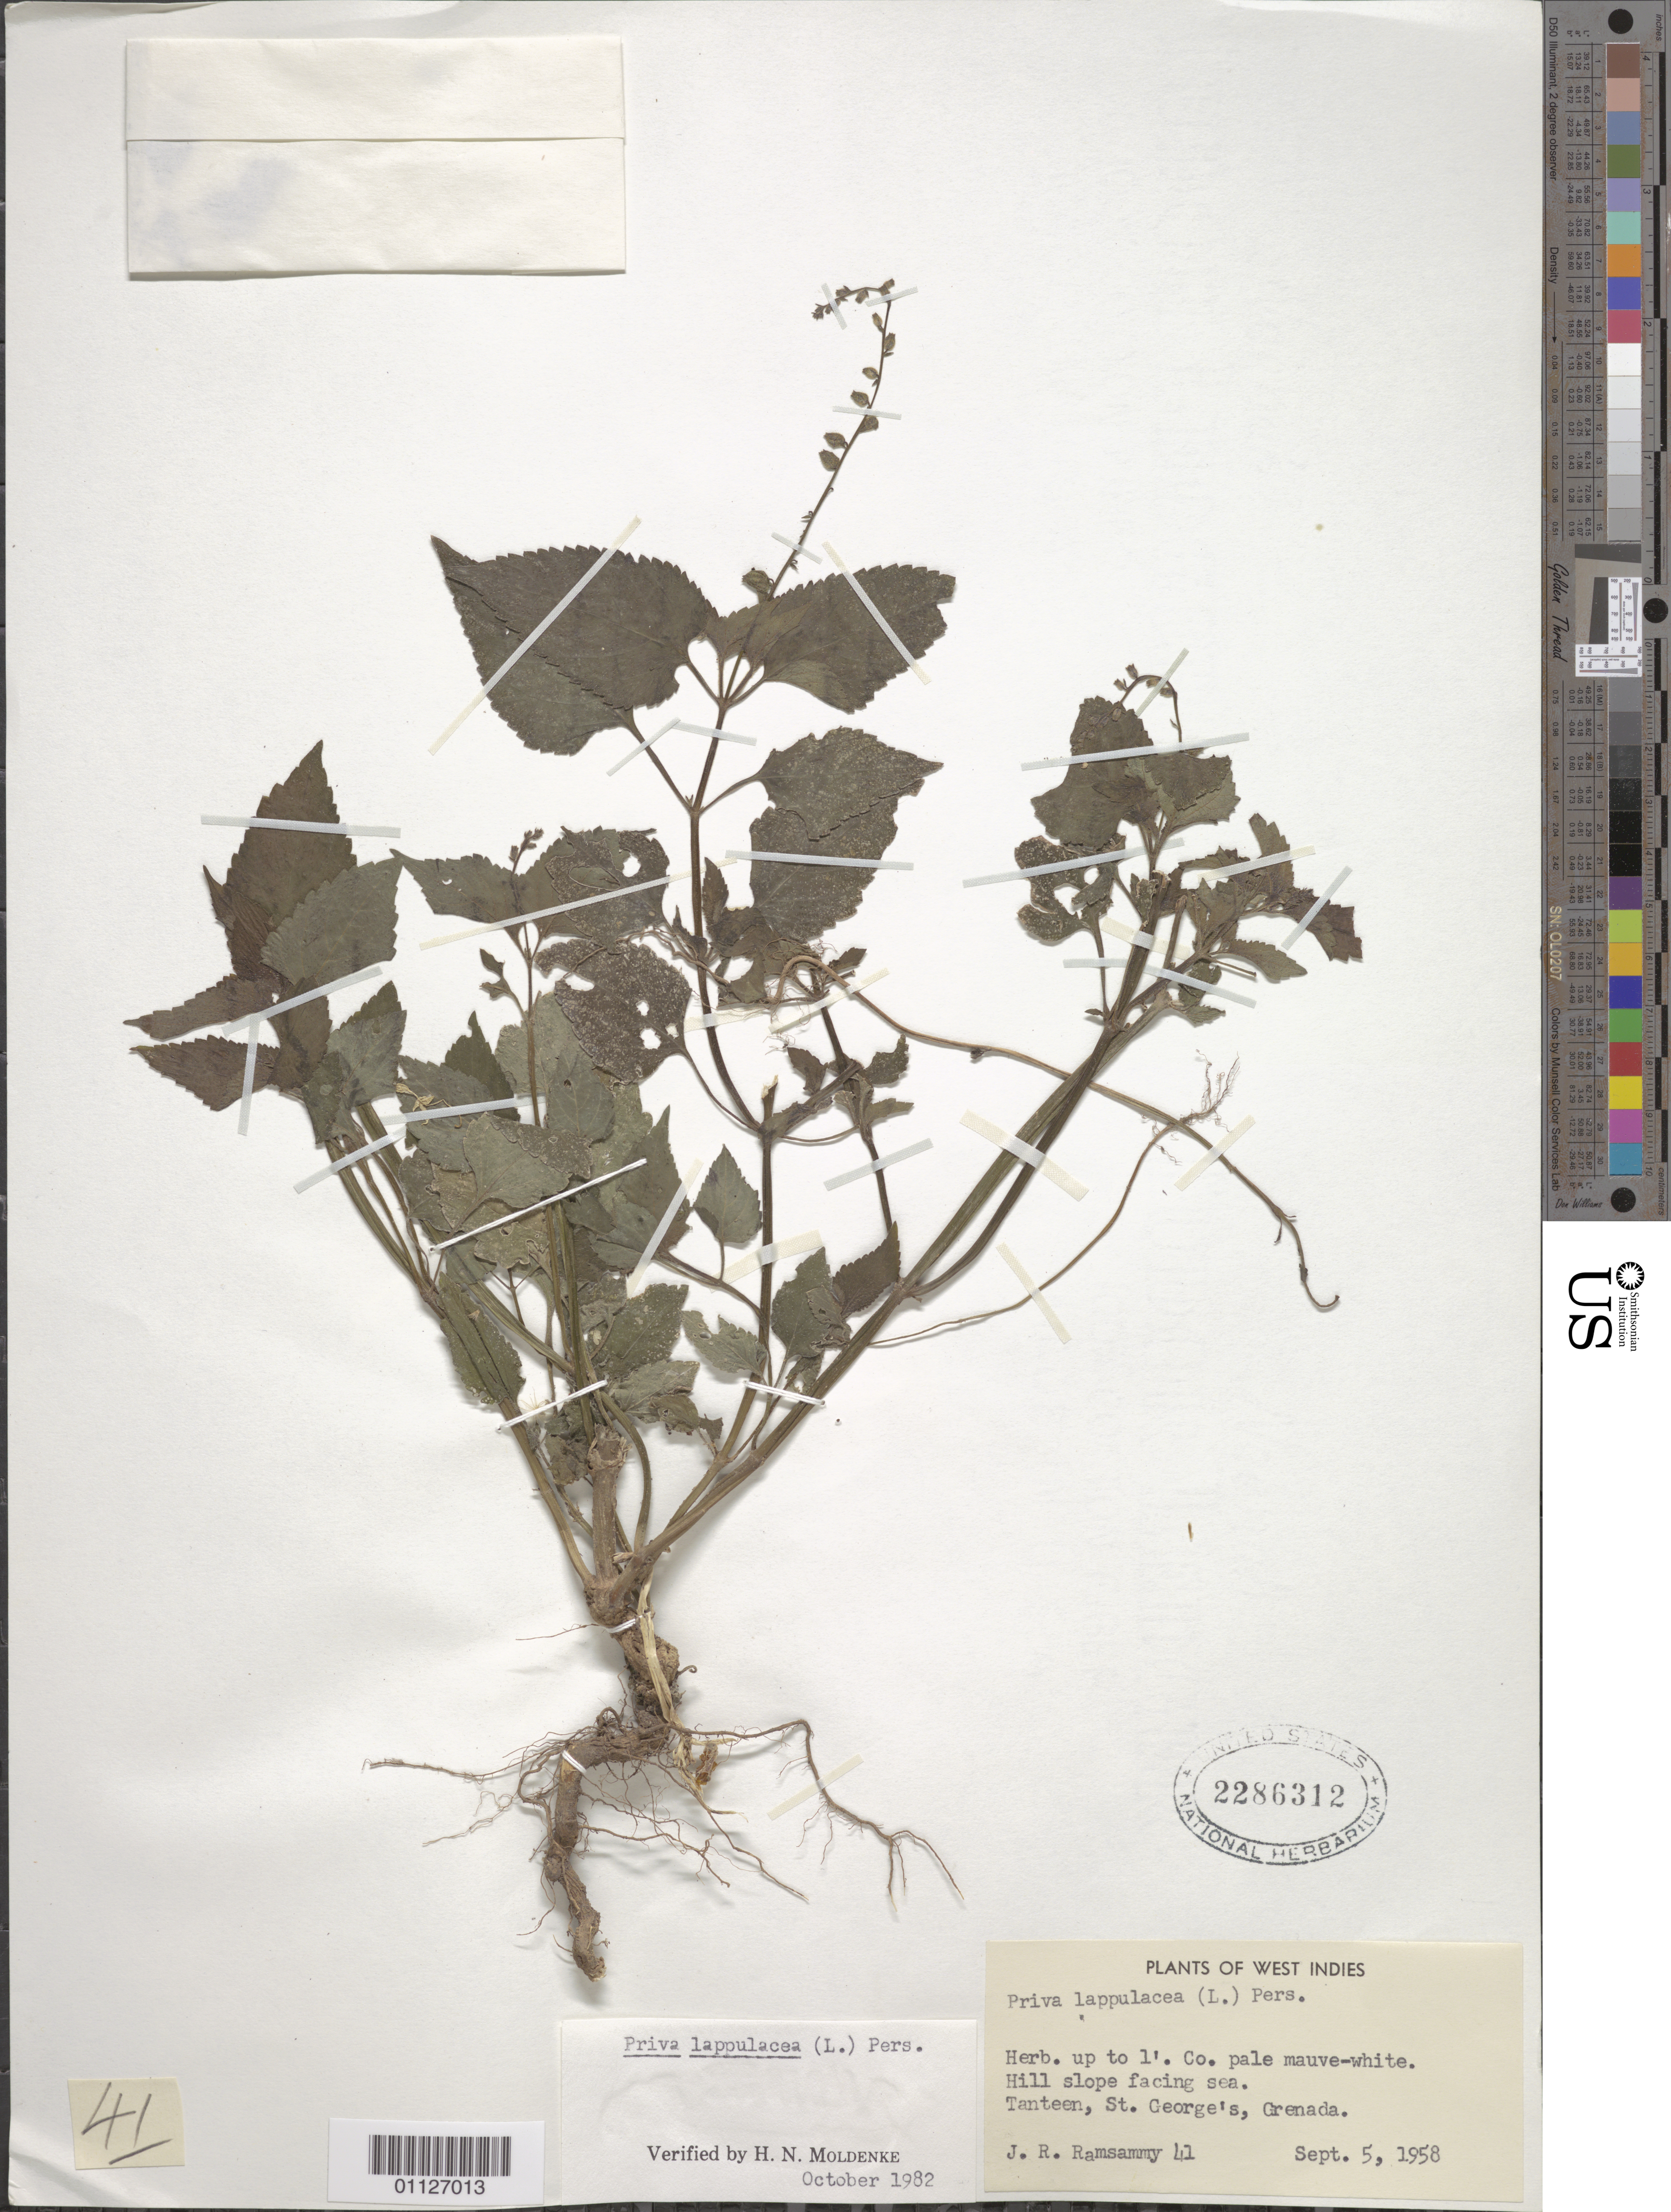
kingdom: Plantae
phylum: Tracheophyta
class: Magnoliopsida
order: Lamiales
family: Verbenaceae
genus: Priva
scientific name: Priva lappulacea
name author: (L.) Pers.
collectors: J. Ramsammy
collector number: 41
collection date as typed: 05 Sep 1958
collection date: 1958-09-05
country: Grenada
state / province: Saint George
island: Grenada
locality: Hill slope facing sea, Tanteen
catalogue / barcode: US 2286312